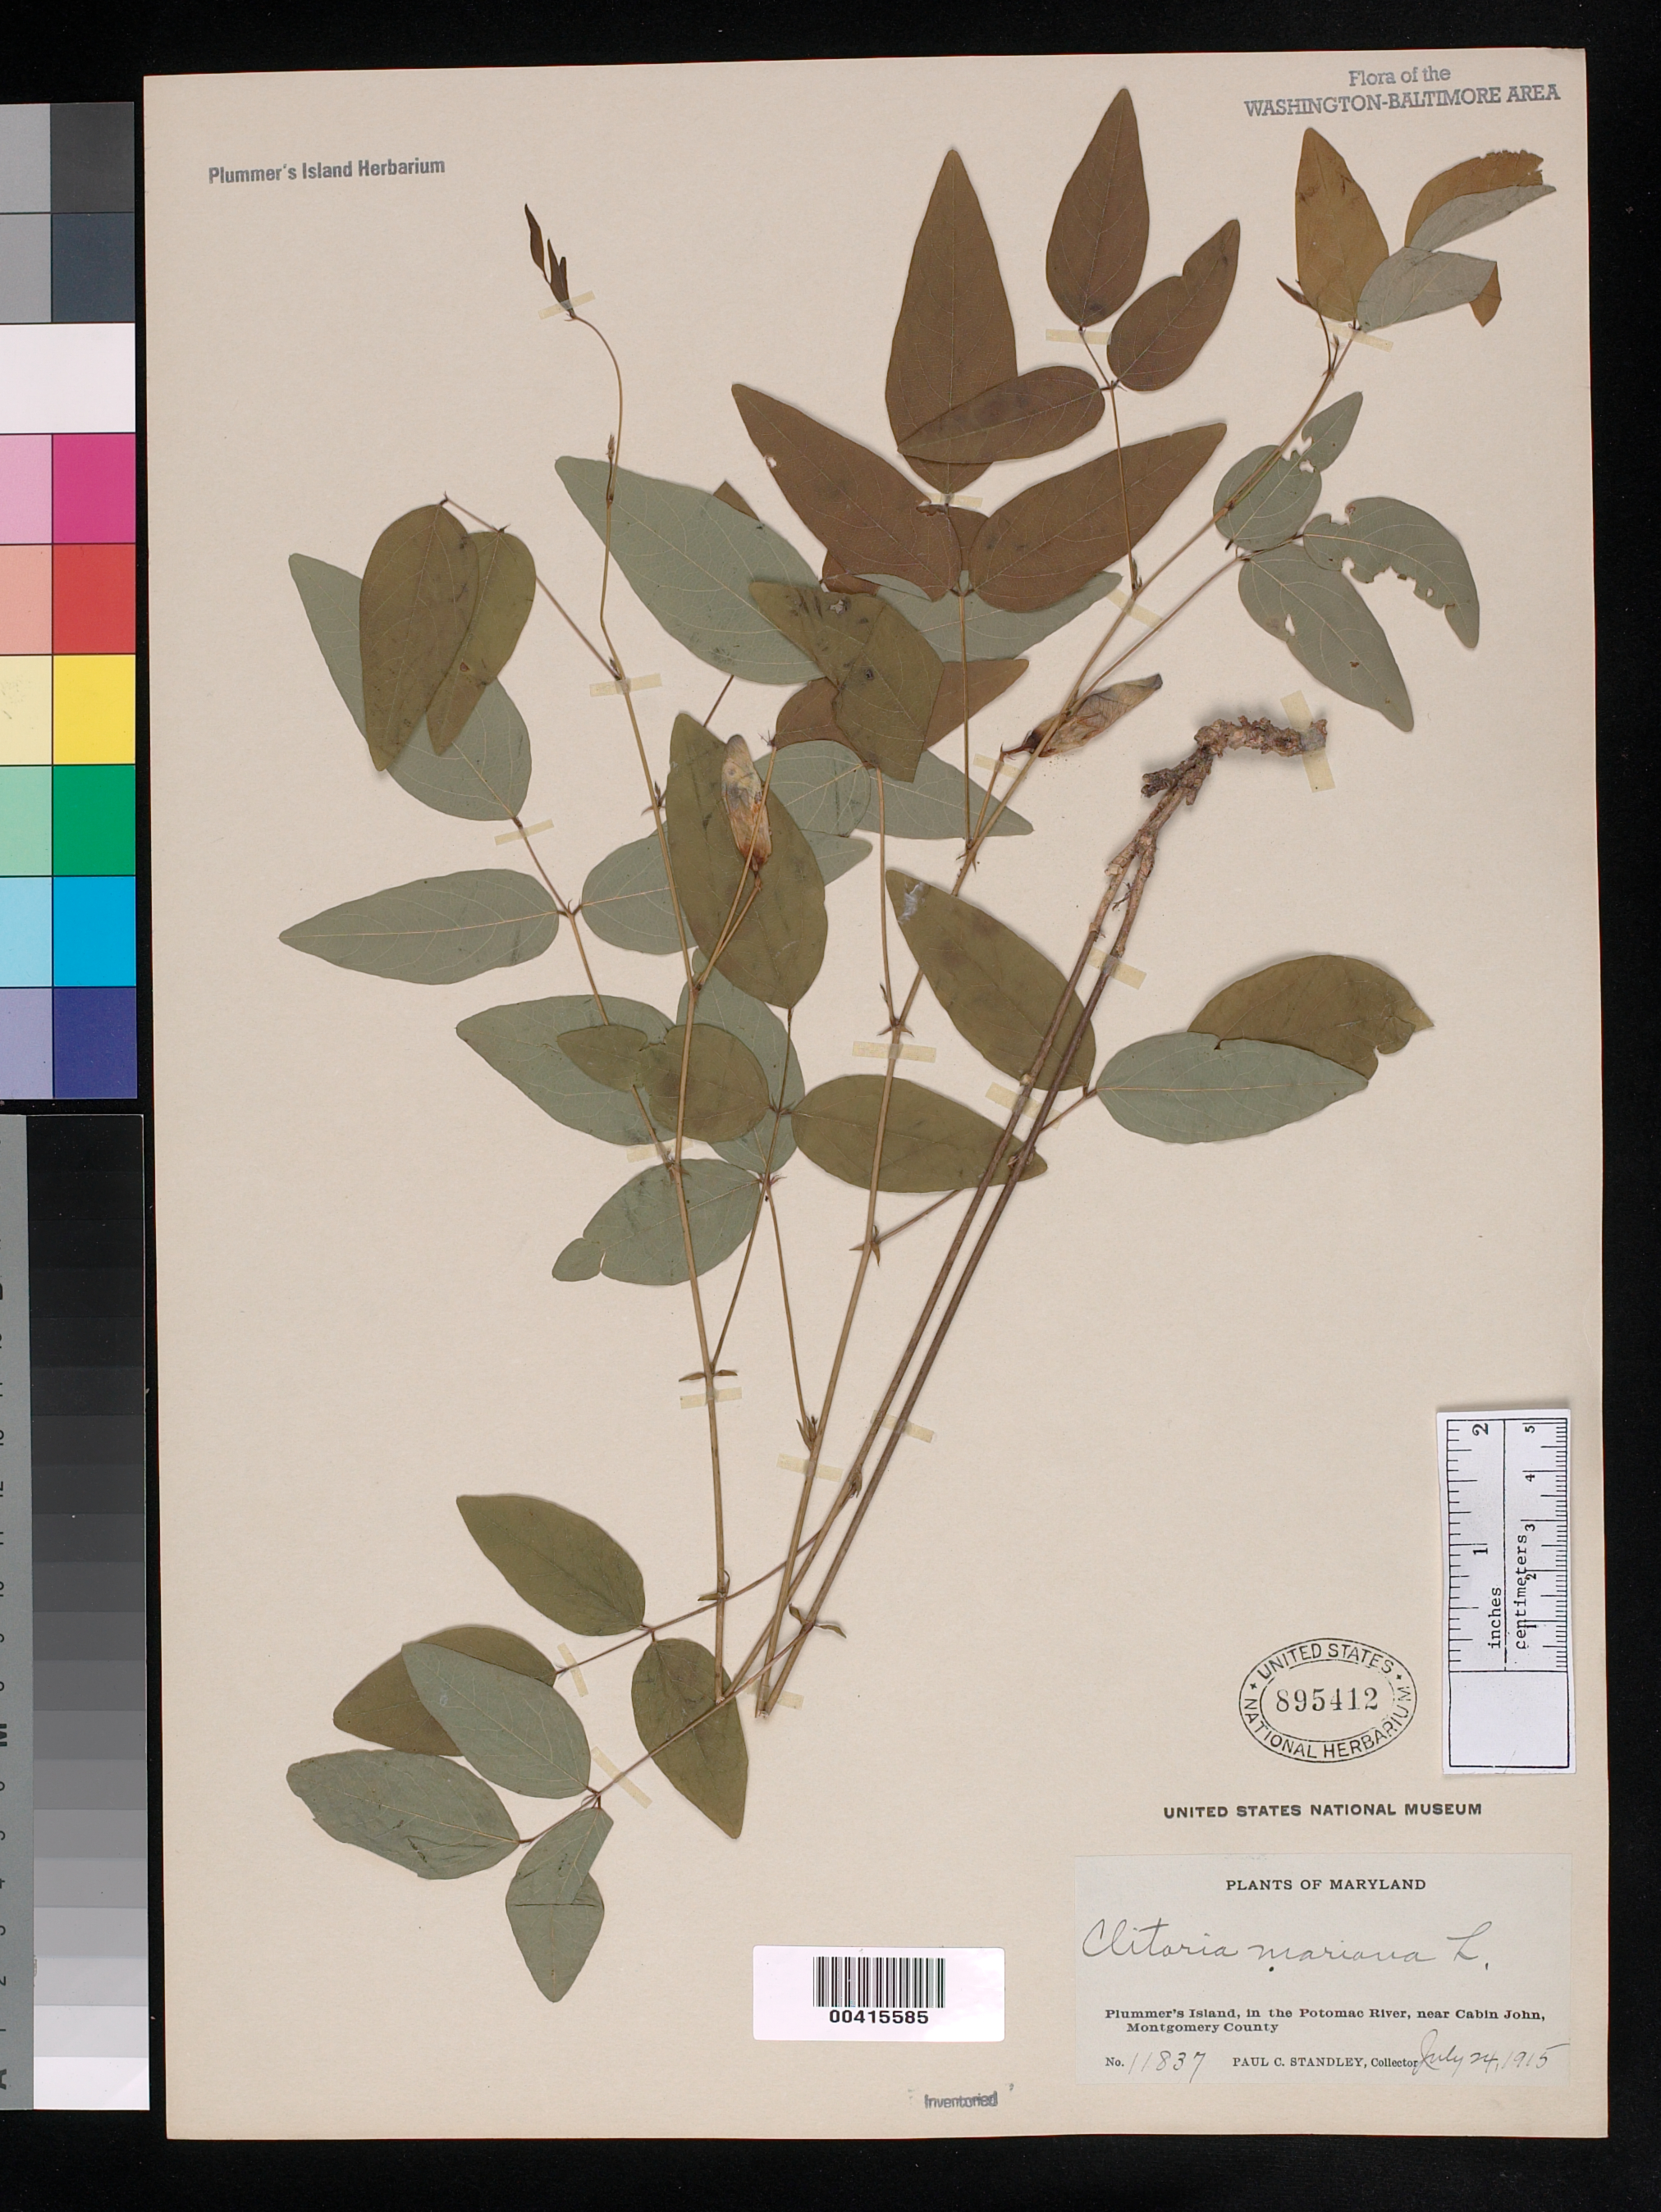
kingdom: Plantae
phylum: Tracheophyta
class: Magnoliopsida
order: Fabales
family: Fabaceae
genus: Clitoria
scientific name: Clitoria mariana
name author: L.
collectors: P. C. Standley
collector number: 11837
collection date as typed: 24 Jul 1915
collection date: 1915-07-24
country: United States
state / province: Maryland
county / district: Montgomery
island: Plummers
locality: Plummer's Island C. & O. Canal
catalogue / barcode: US 895412